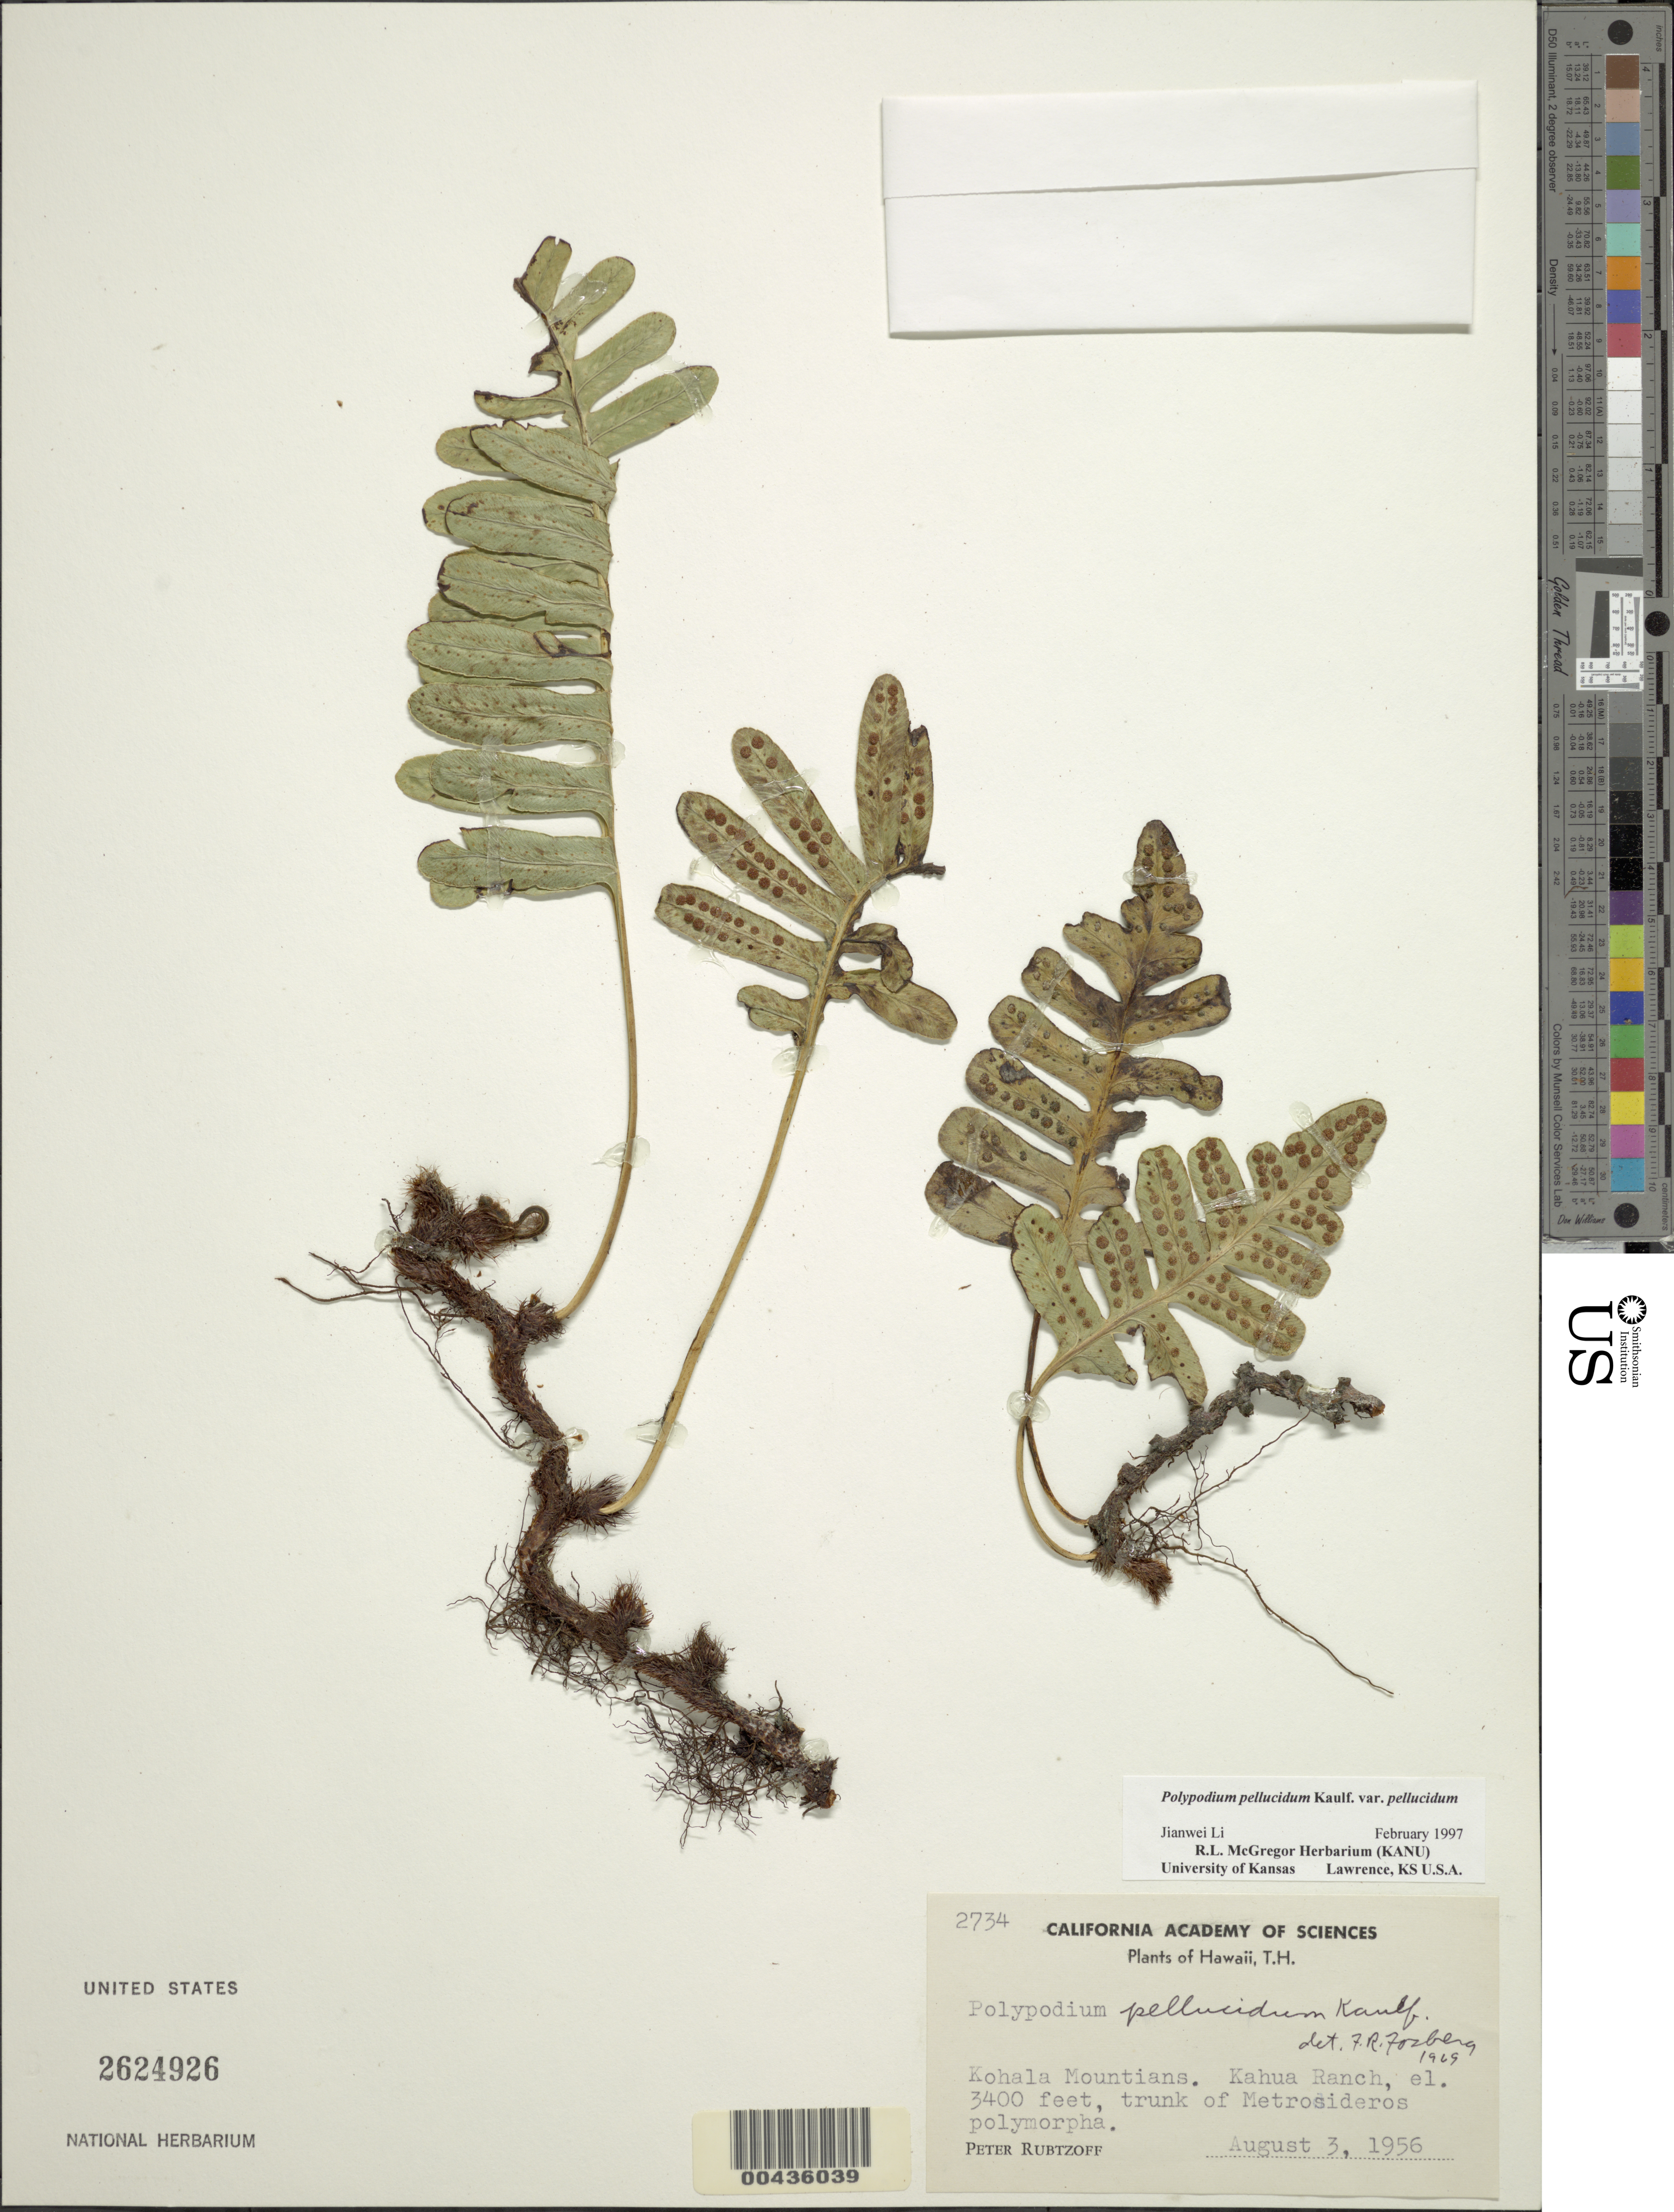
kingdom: Plantae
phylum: Tracheophyta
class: Polypodiopsida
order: Polypodiales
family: Polypodiaceae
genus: Polypodium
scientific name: Polypodium pellucidum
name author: Kaulf.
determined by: Fosberg, F. R.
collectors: P. Rubtzoff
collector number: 2734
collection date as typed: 3 Aug 1956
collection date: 1956-08-03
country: United States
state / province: Hawaii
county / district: Hawaii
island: Hawaii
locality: Kohala Mountains, Kahua Ranch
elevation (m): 1036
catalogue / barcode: US 2624926